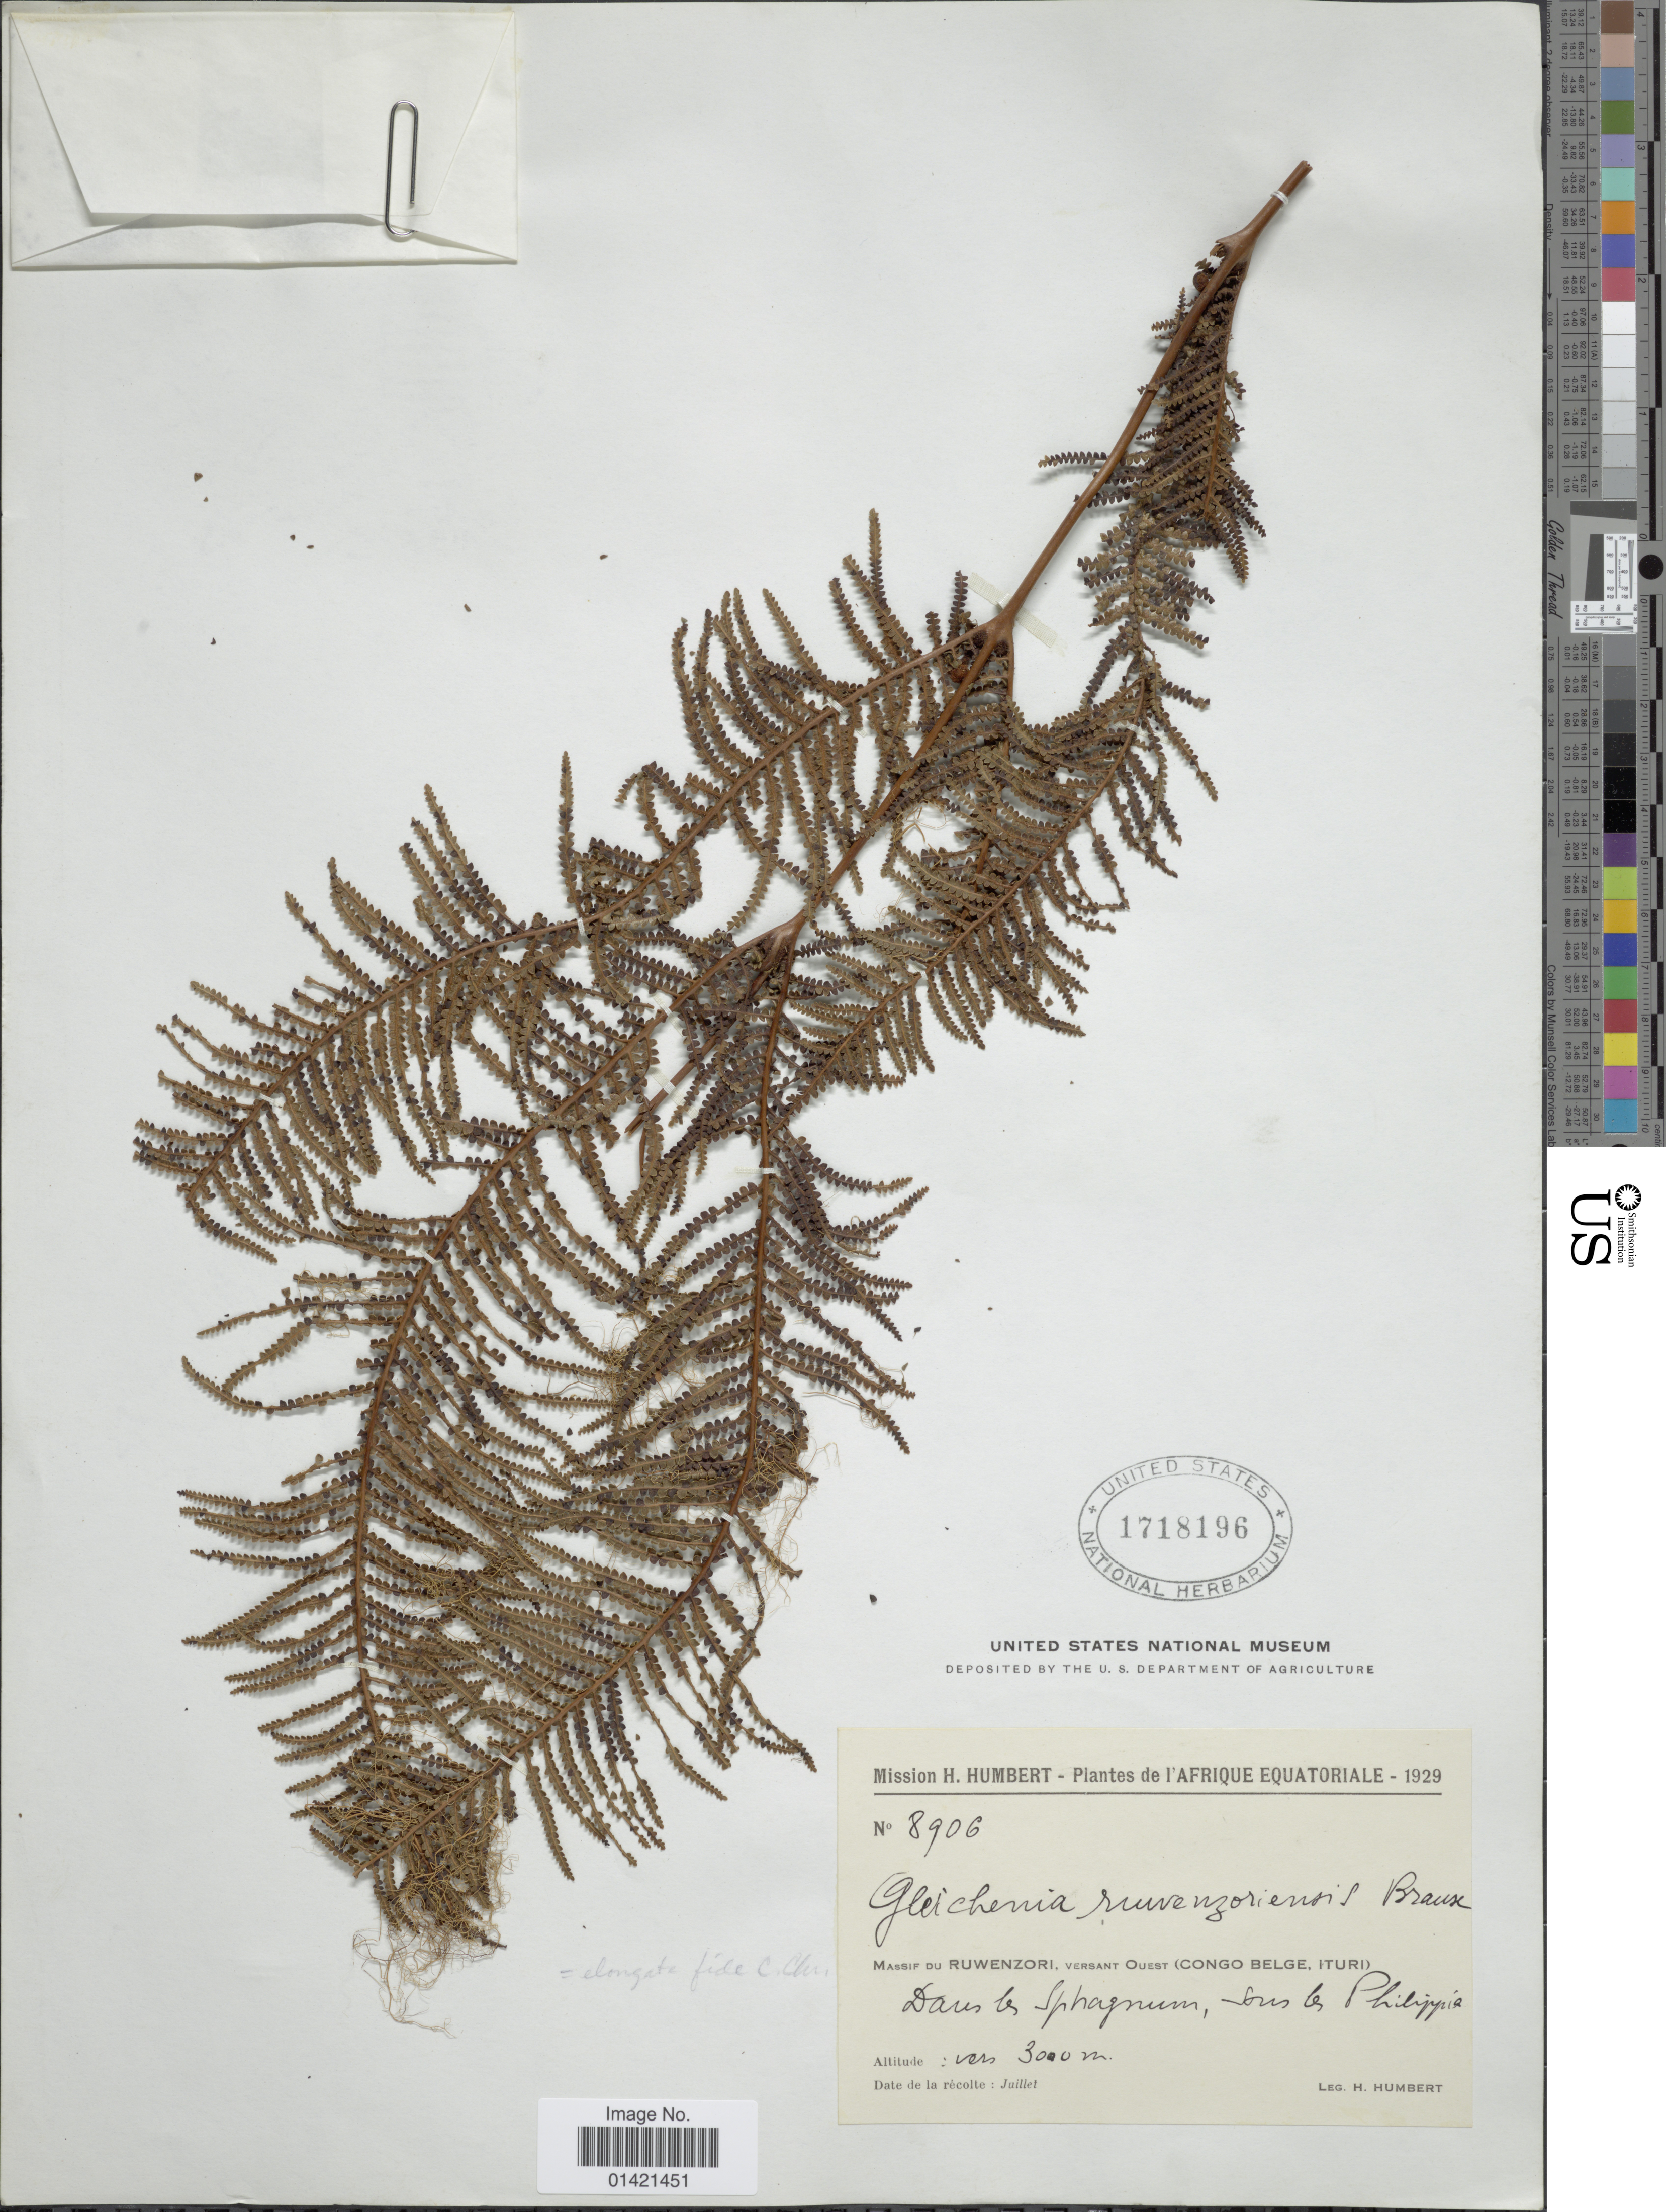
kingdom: Plantae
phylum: Tracheophyta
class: Polypodiopsida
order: Gleicheniales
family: Gleicheniaceae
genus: Gleichenia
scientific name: Gleichenia elongata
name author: Baker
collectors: H. Humbert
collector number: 8906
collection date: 1929-07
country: Congo, Democratic Republic of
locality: I' Afrique Equatoriale. Massif du Ruwenzori, versant Ouest (Congo Belge, Ituri). Dans le Sphagnum, sous le Phillipia.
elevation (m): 3000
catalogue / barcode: US 1718196